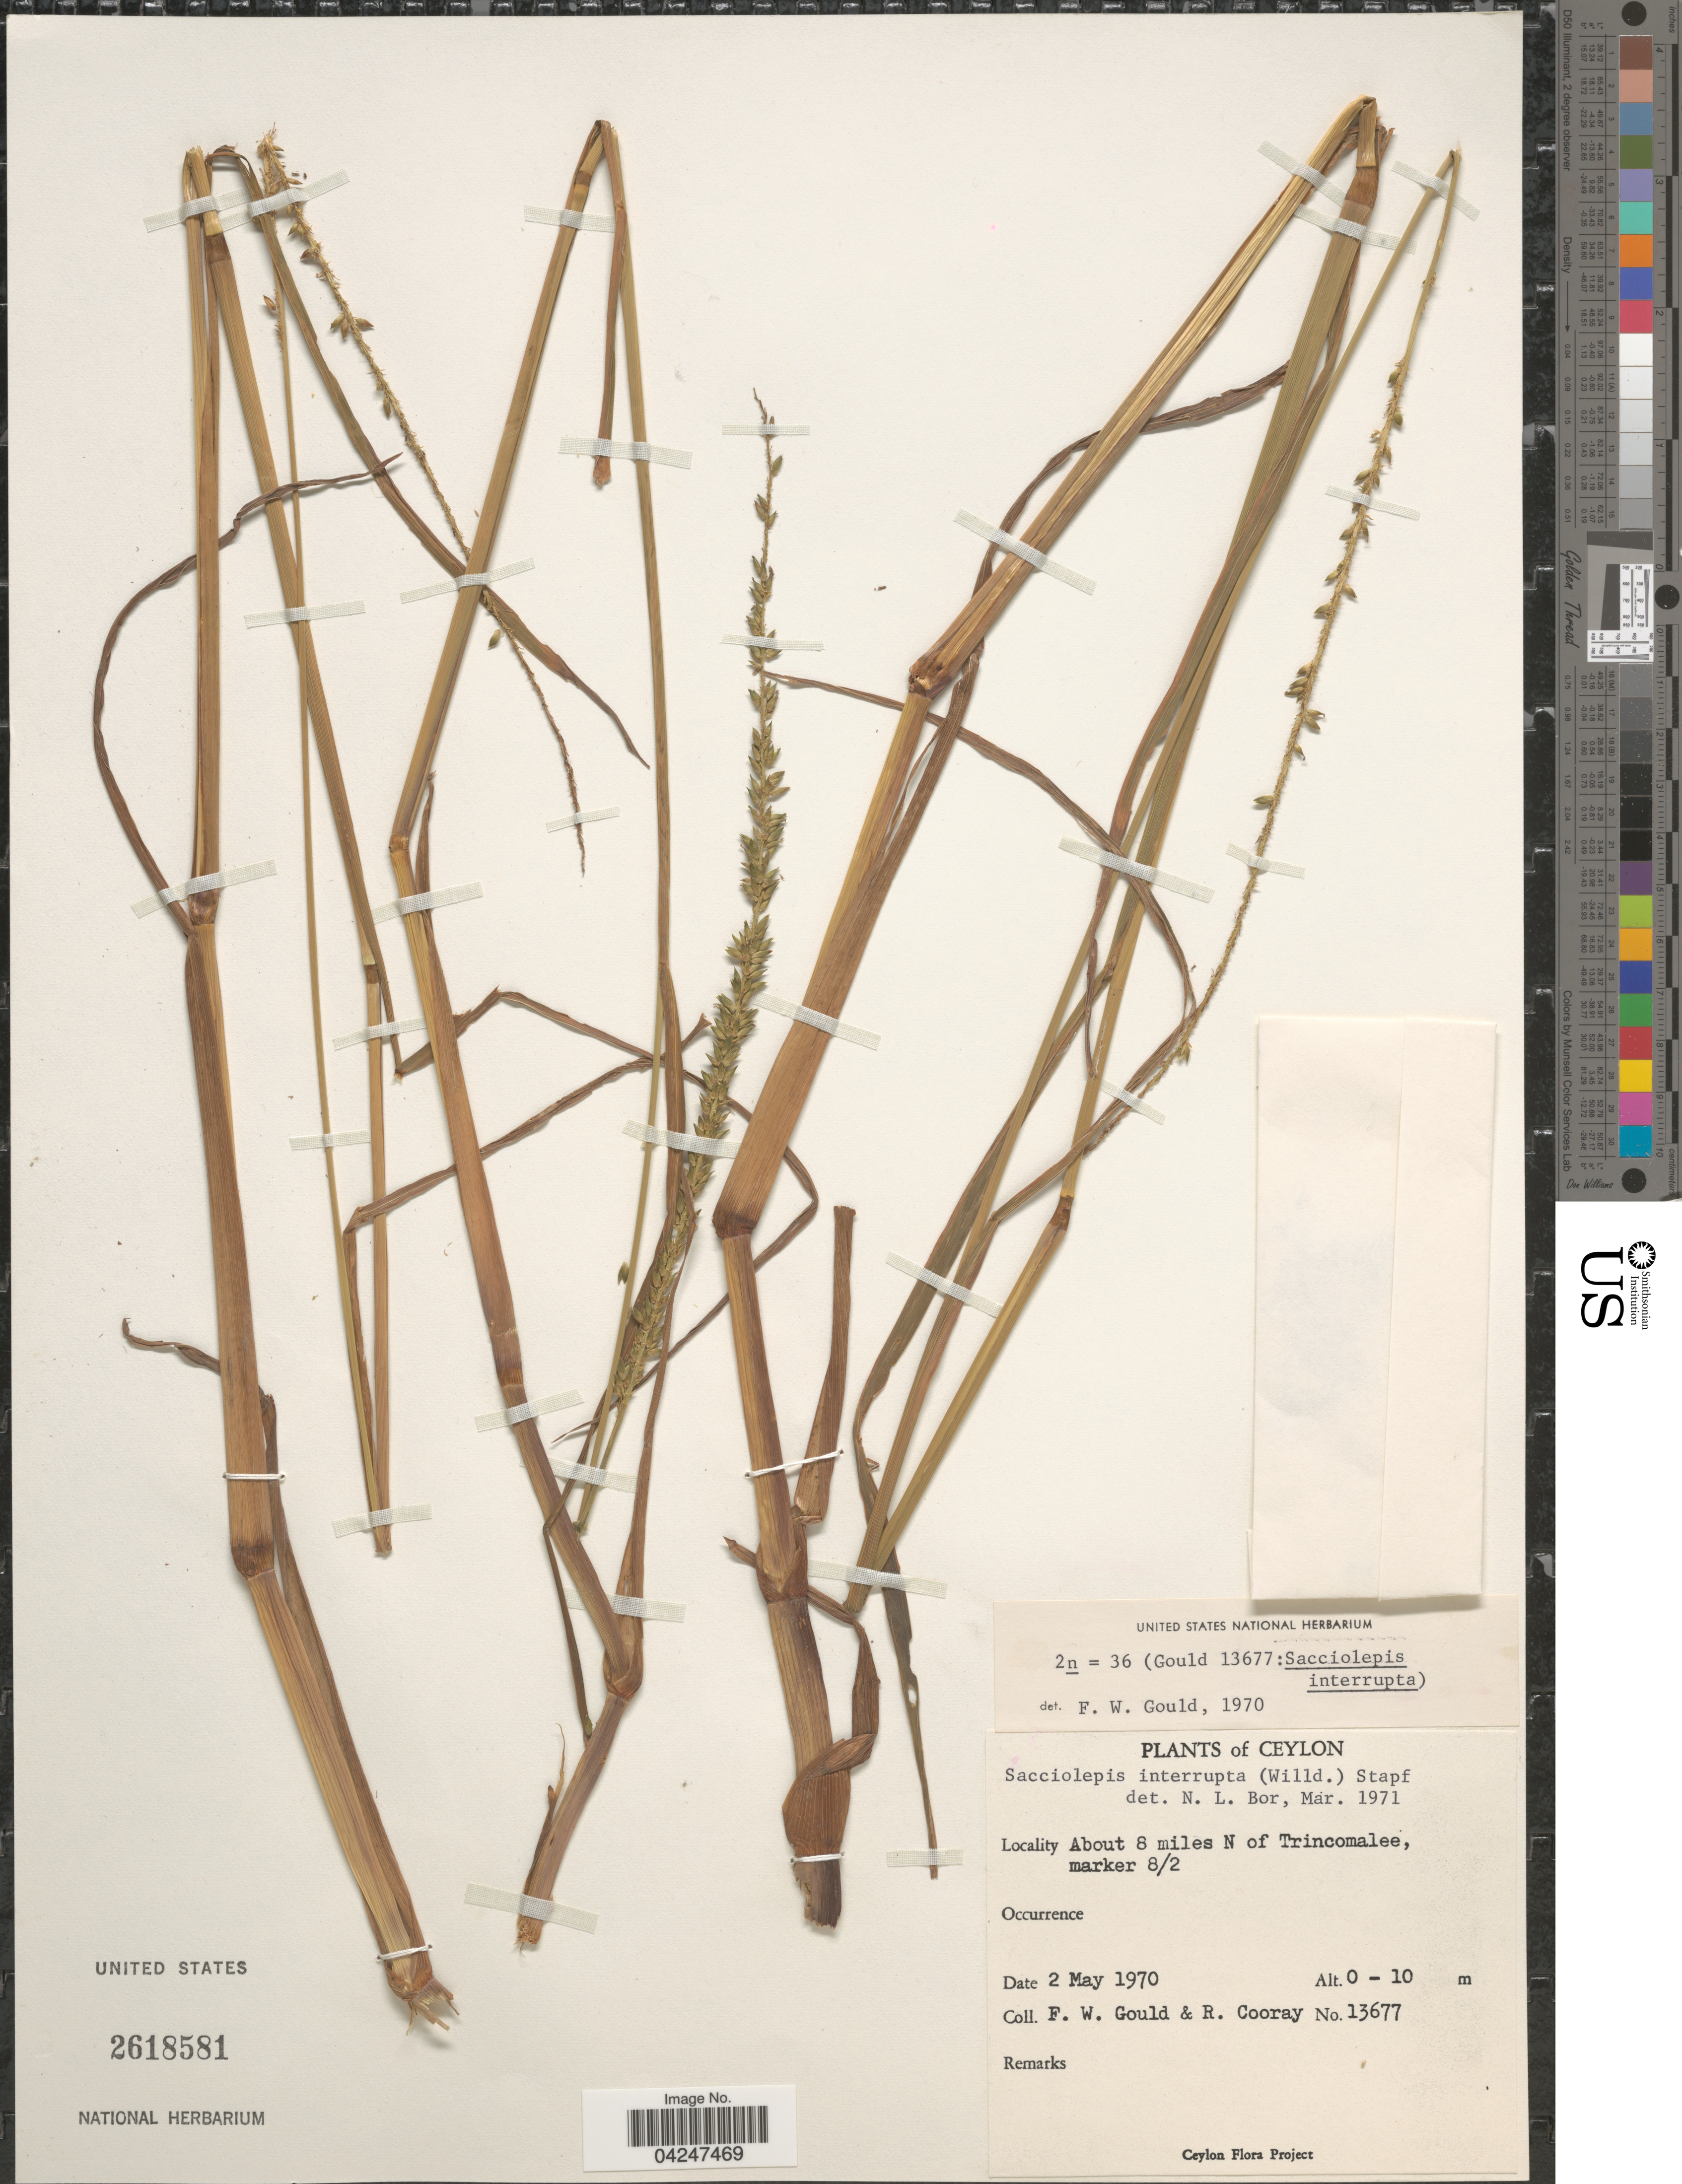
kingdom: Plantae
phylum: Tracheophyta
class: Liliopsida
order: Poales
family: Poaceae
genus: Sacciolepis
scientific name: Sacciolepis interrupta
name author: (Willd.) Stapf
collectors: F. W. Gould & R. Cooray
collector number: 13677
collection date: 1970-05-02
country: Sri Lanka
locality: Ceylon. About 8 miles N of Trincomalee, marker 8/2.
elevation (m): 0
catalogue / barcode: US 2618581